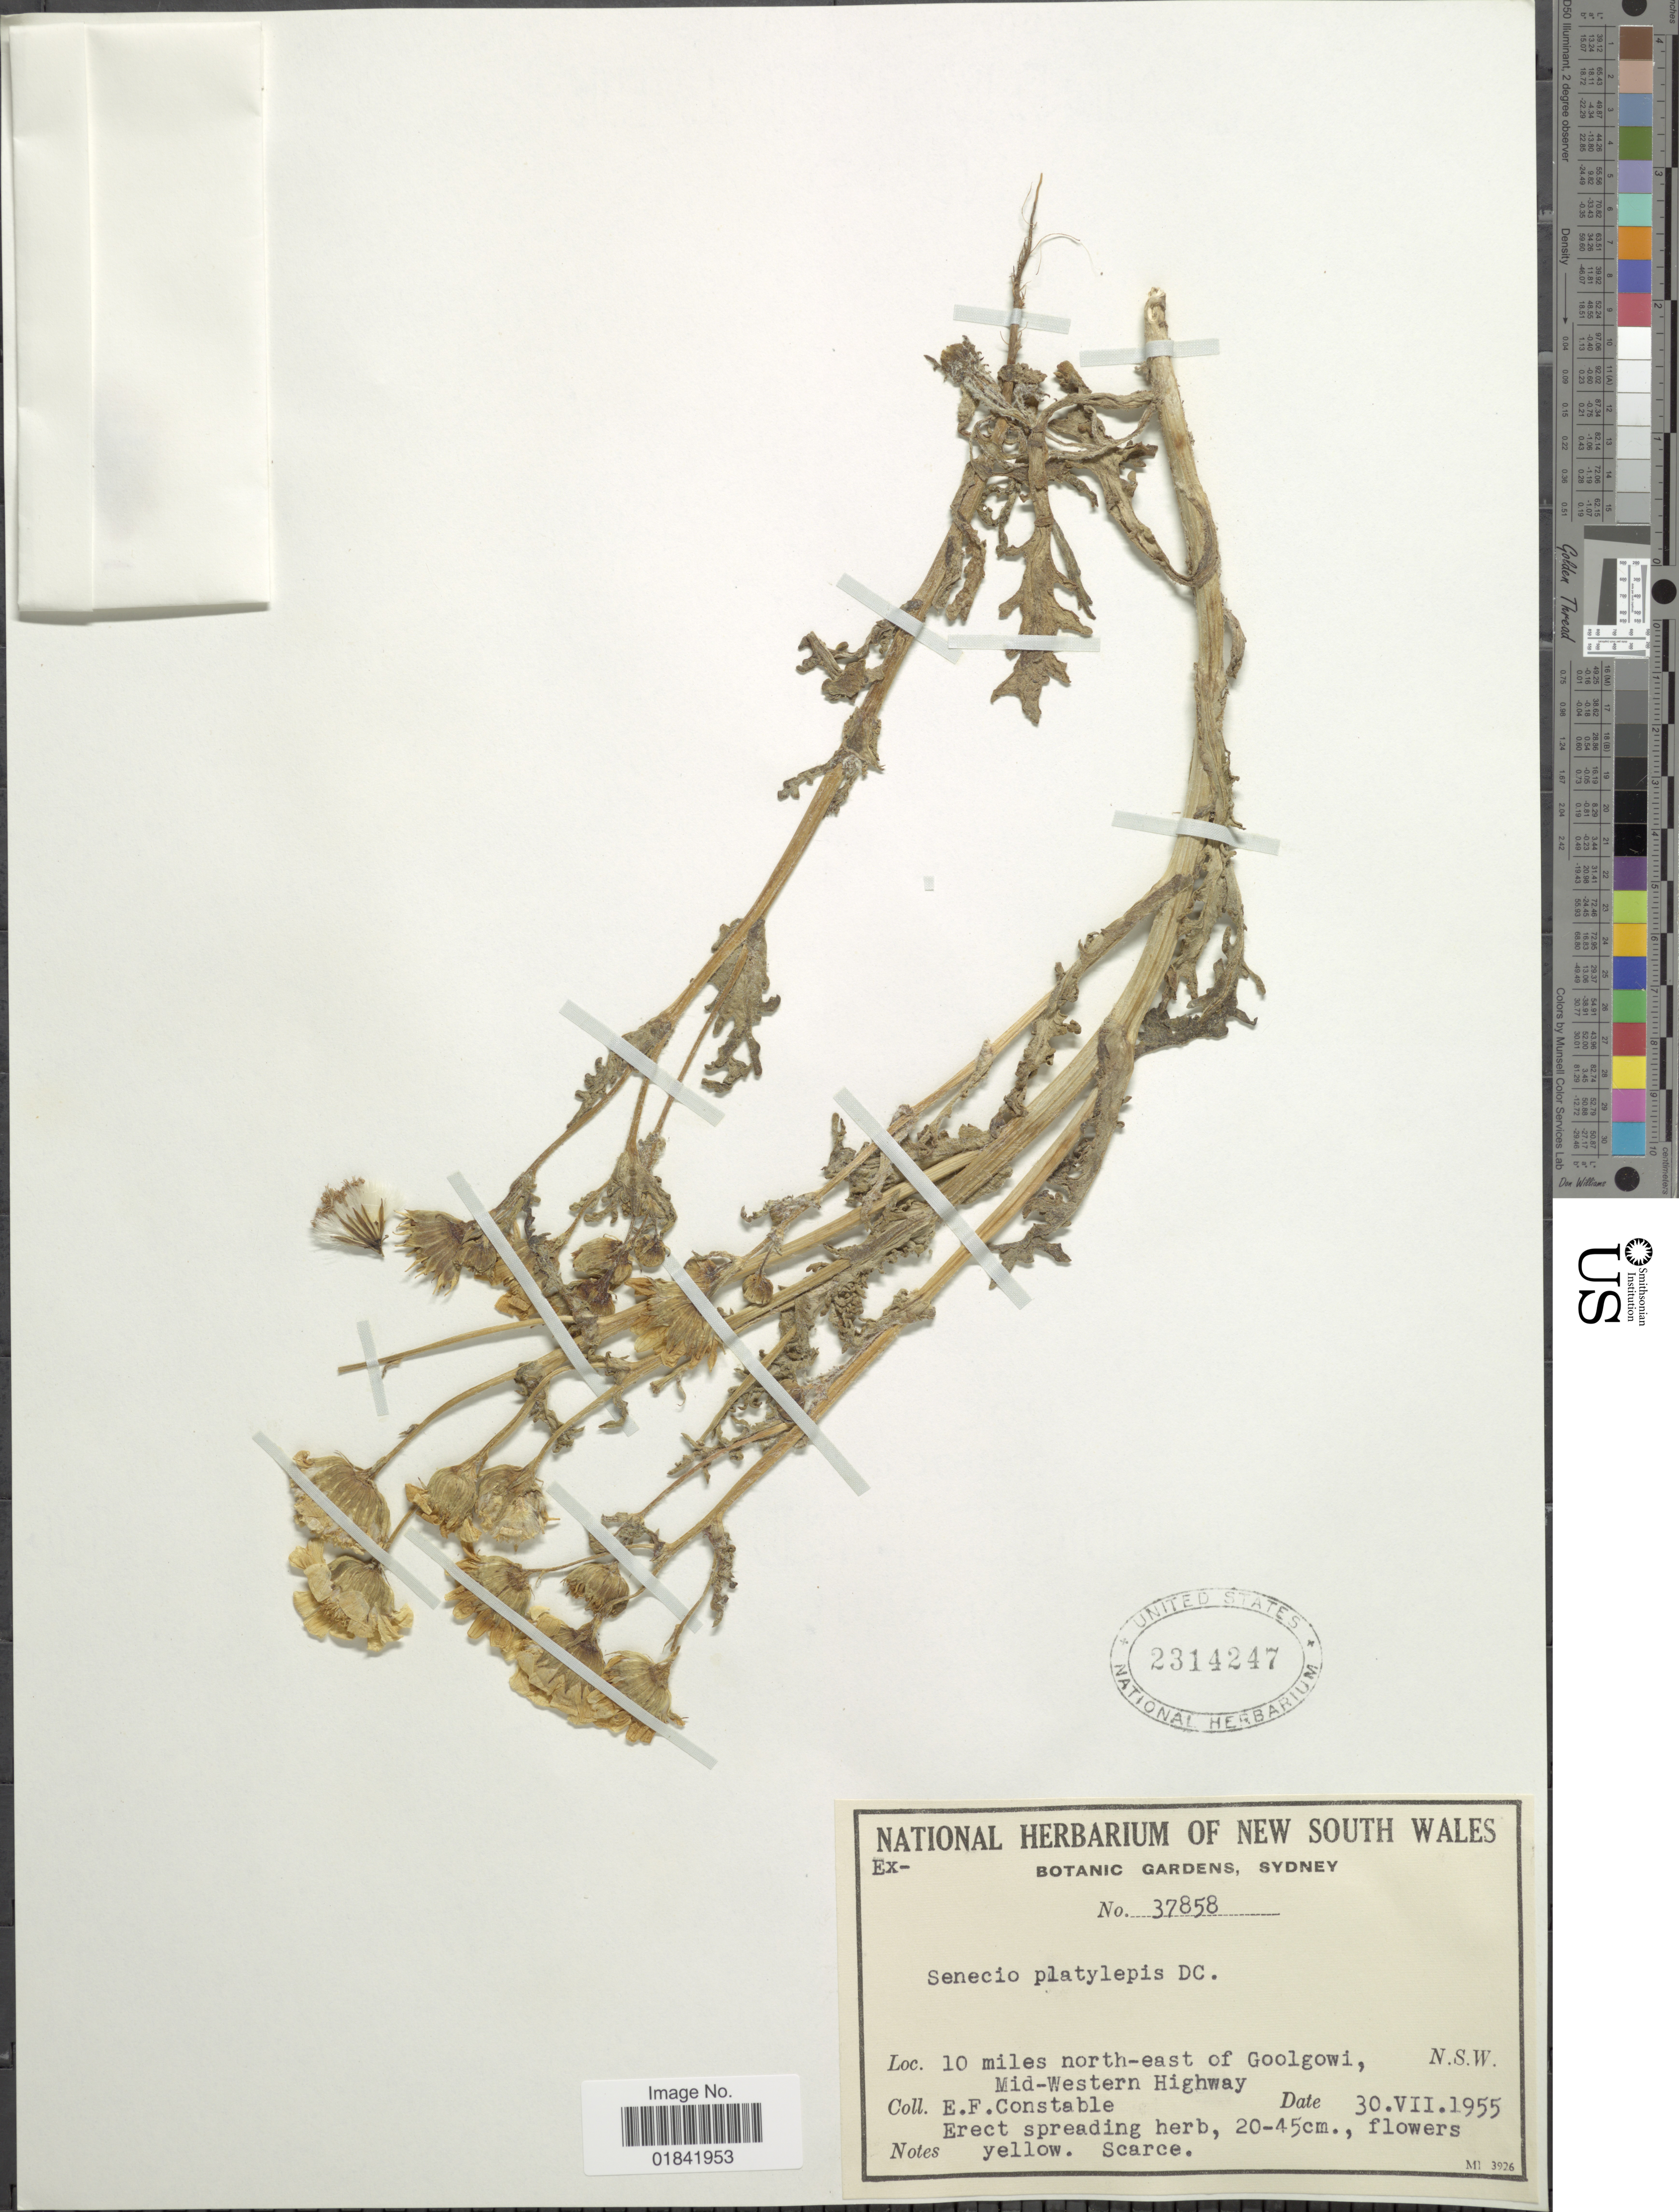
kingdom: Plantae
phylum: Tracheophyta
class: Magnoliopsida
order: Asterales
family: Asteraceae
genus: Senecio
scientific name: Senecio platylepis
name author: DC.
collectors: E. F. Constable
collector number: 37858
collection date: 1955-07-30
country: Australia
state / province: New South Wales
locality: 10 miles north-east of Goolgowi, Mid-Western Highway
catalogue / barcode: US 2314247